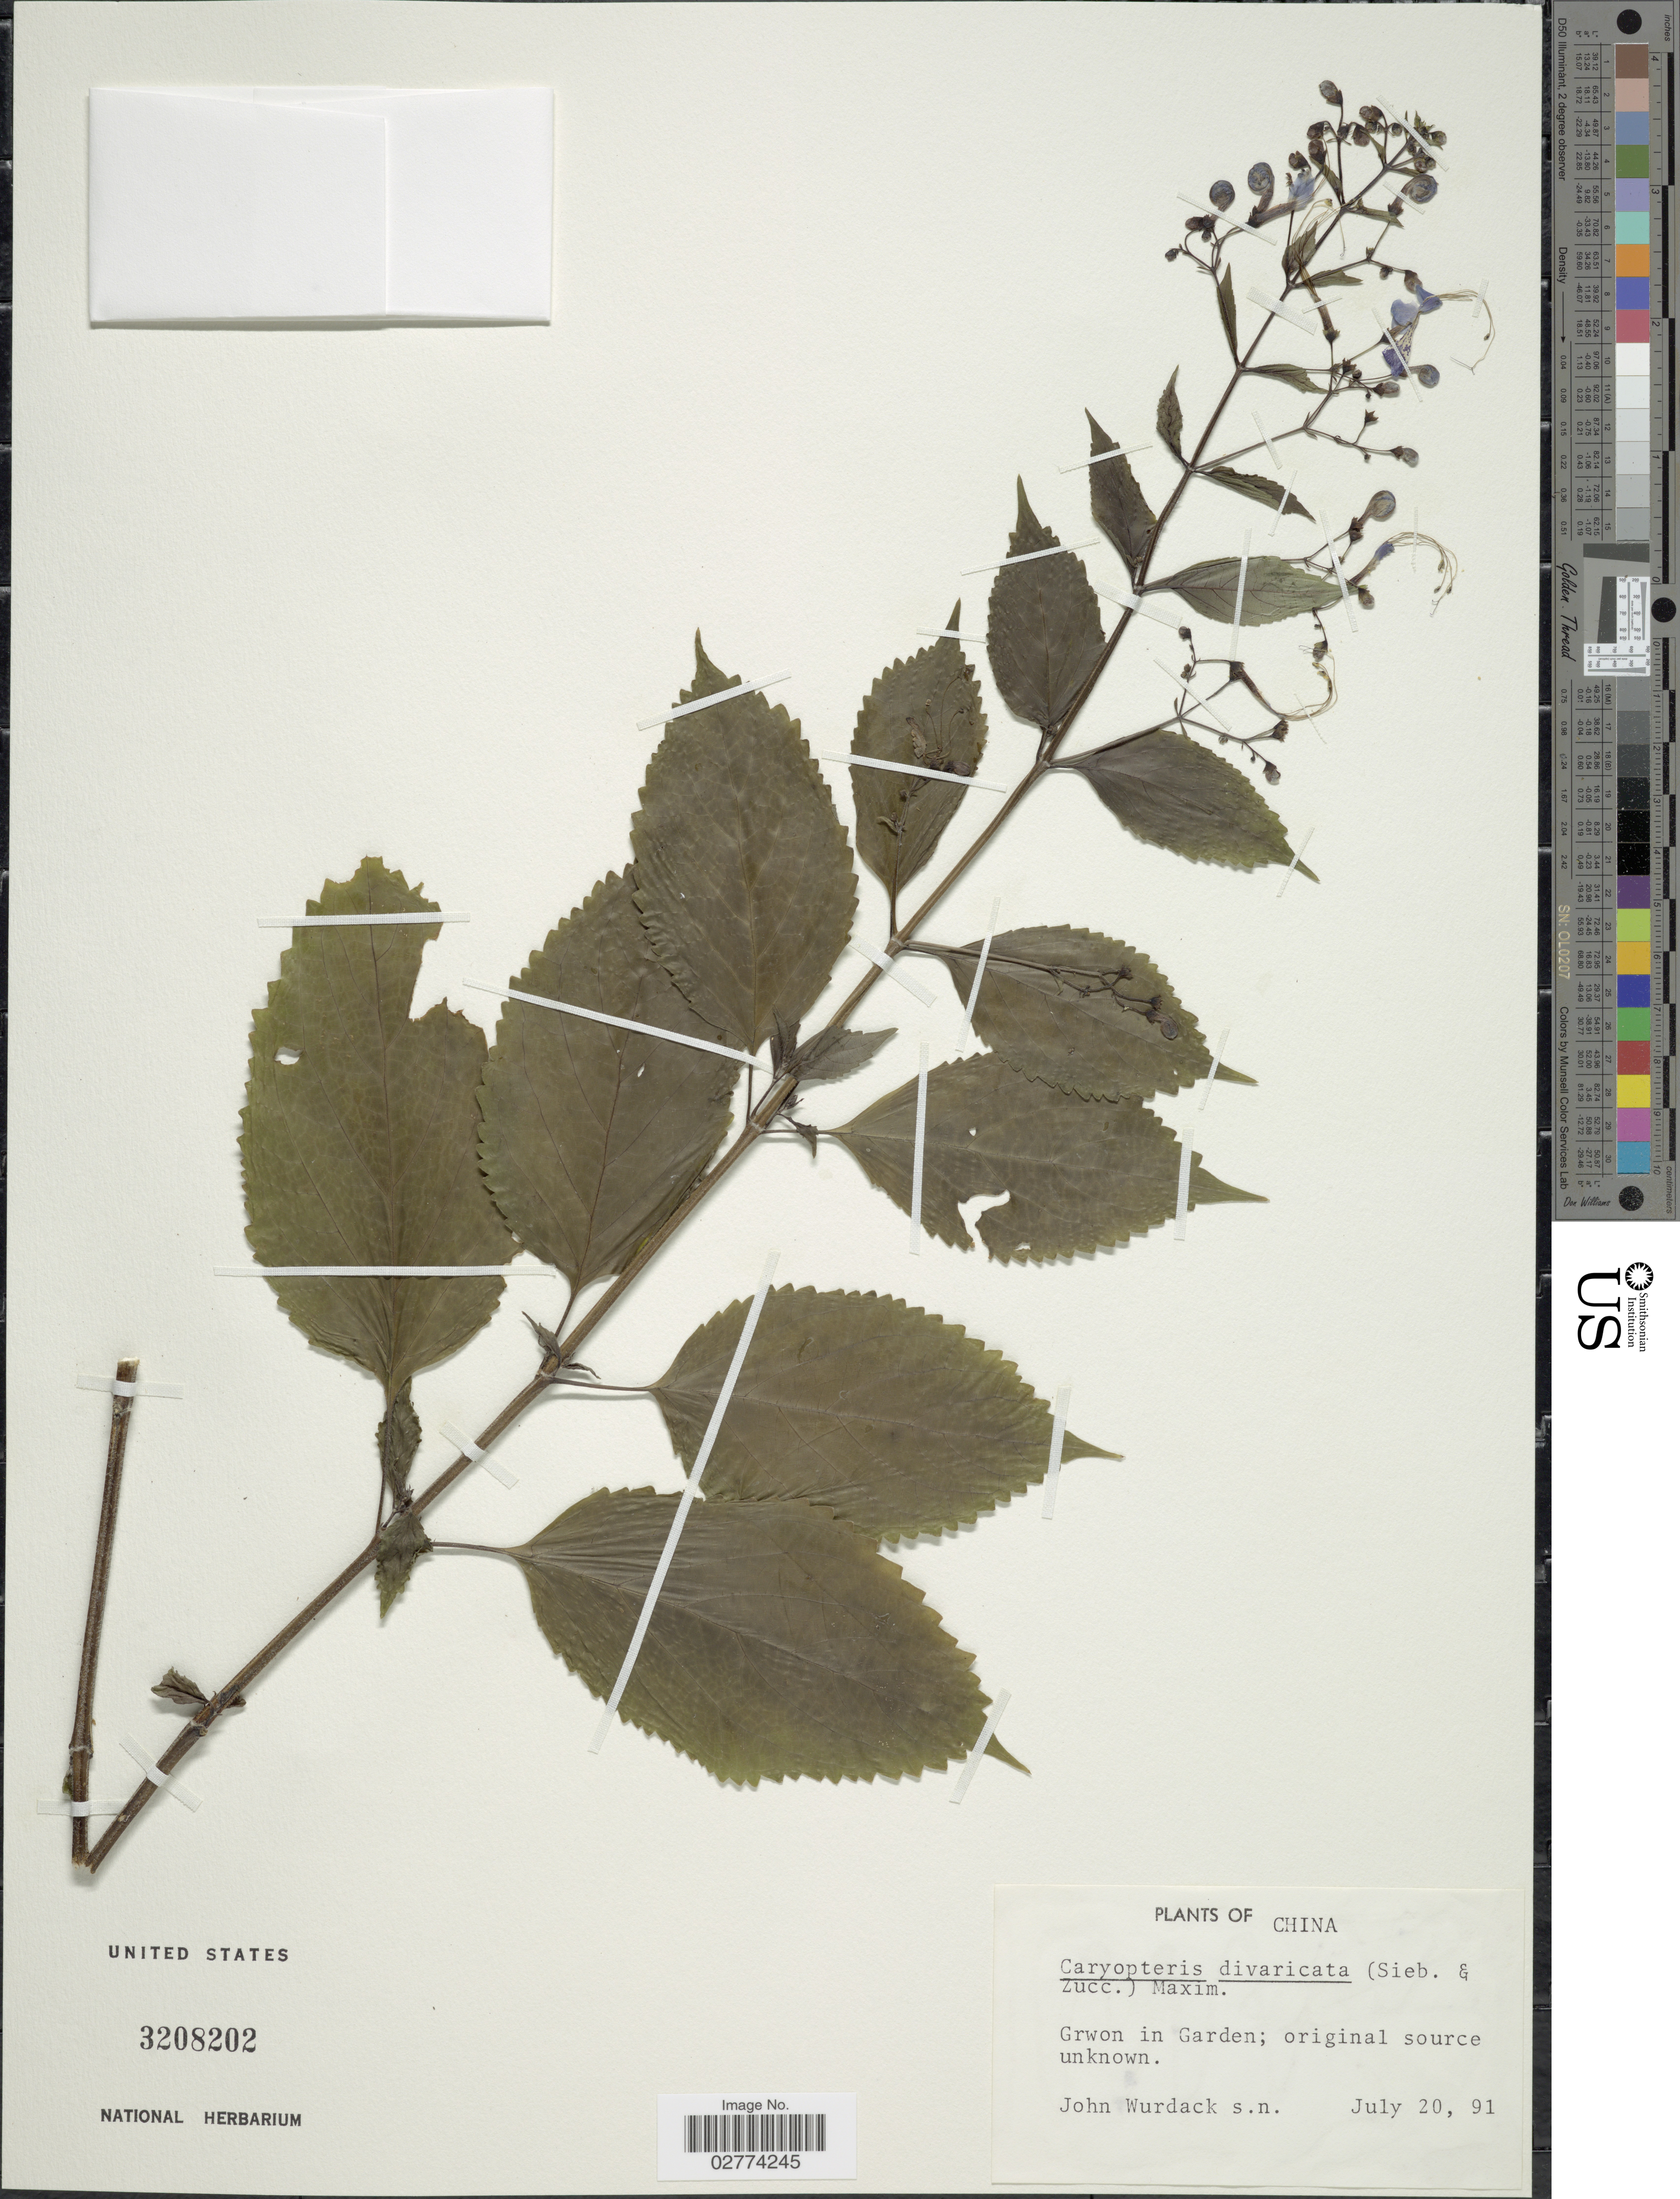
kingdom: Plantae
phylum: Tracheophyta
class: Magnoliopsida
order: Lamiales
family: Lamiaceae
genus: Caryopteris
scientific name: Caryopteris divaricata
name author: Maxim.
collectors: J. J. Wurdack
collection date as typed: Transcribed d/m/y: 20/7/91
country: China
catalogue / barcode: US 3208202